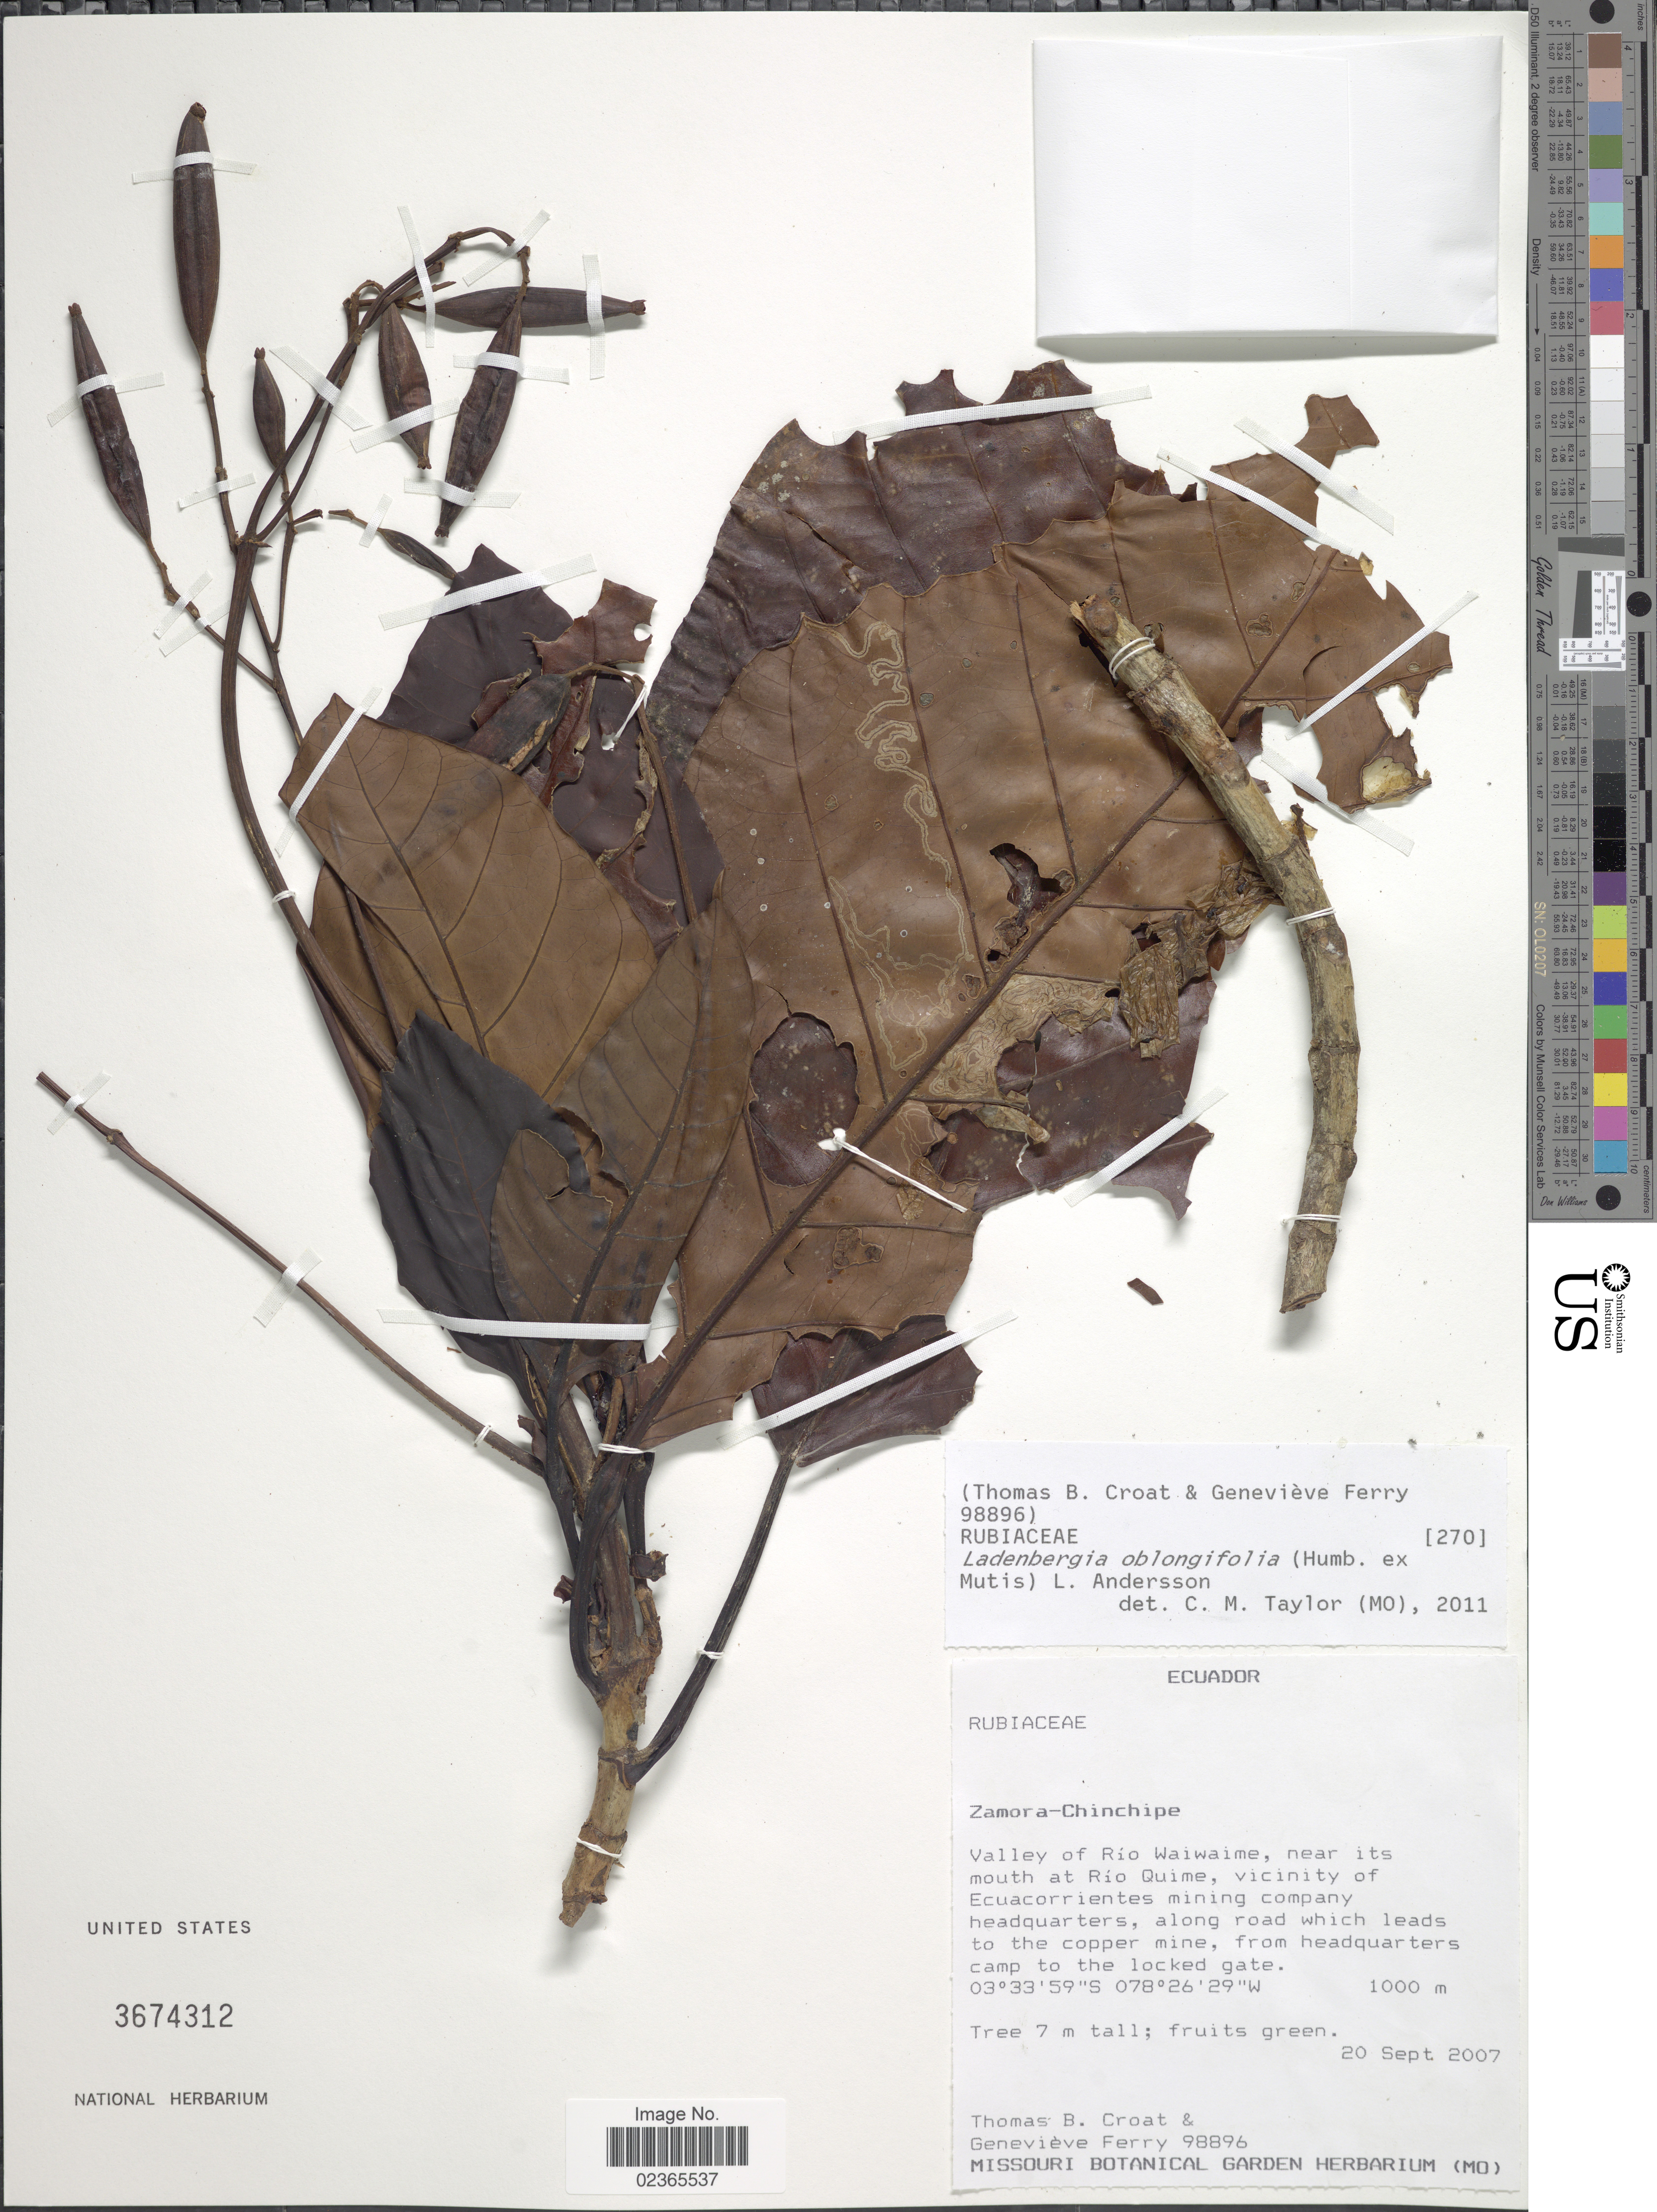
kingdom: Plantae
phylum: Tracheophyta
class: Magnoliopsida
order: Gentianales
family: Rubiaceae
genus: Ladenbergia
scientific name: Ladenbergia oblongifolia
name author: (Mutis) L. Andersson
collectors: T. B. Croat & G. Ferry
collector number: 98896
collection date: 2007-09-20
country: Ecuador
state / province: Zamora-Chinchipe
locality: Valley of Rio Waiwaime, near its mouth at Rio Quime, vicinity of Ecuacorrientes mining company headquarters, along road which leads to the copper mine, from headquarters camp to the locked gate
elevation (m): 1000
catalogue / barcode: US 3674312